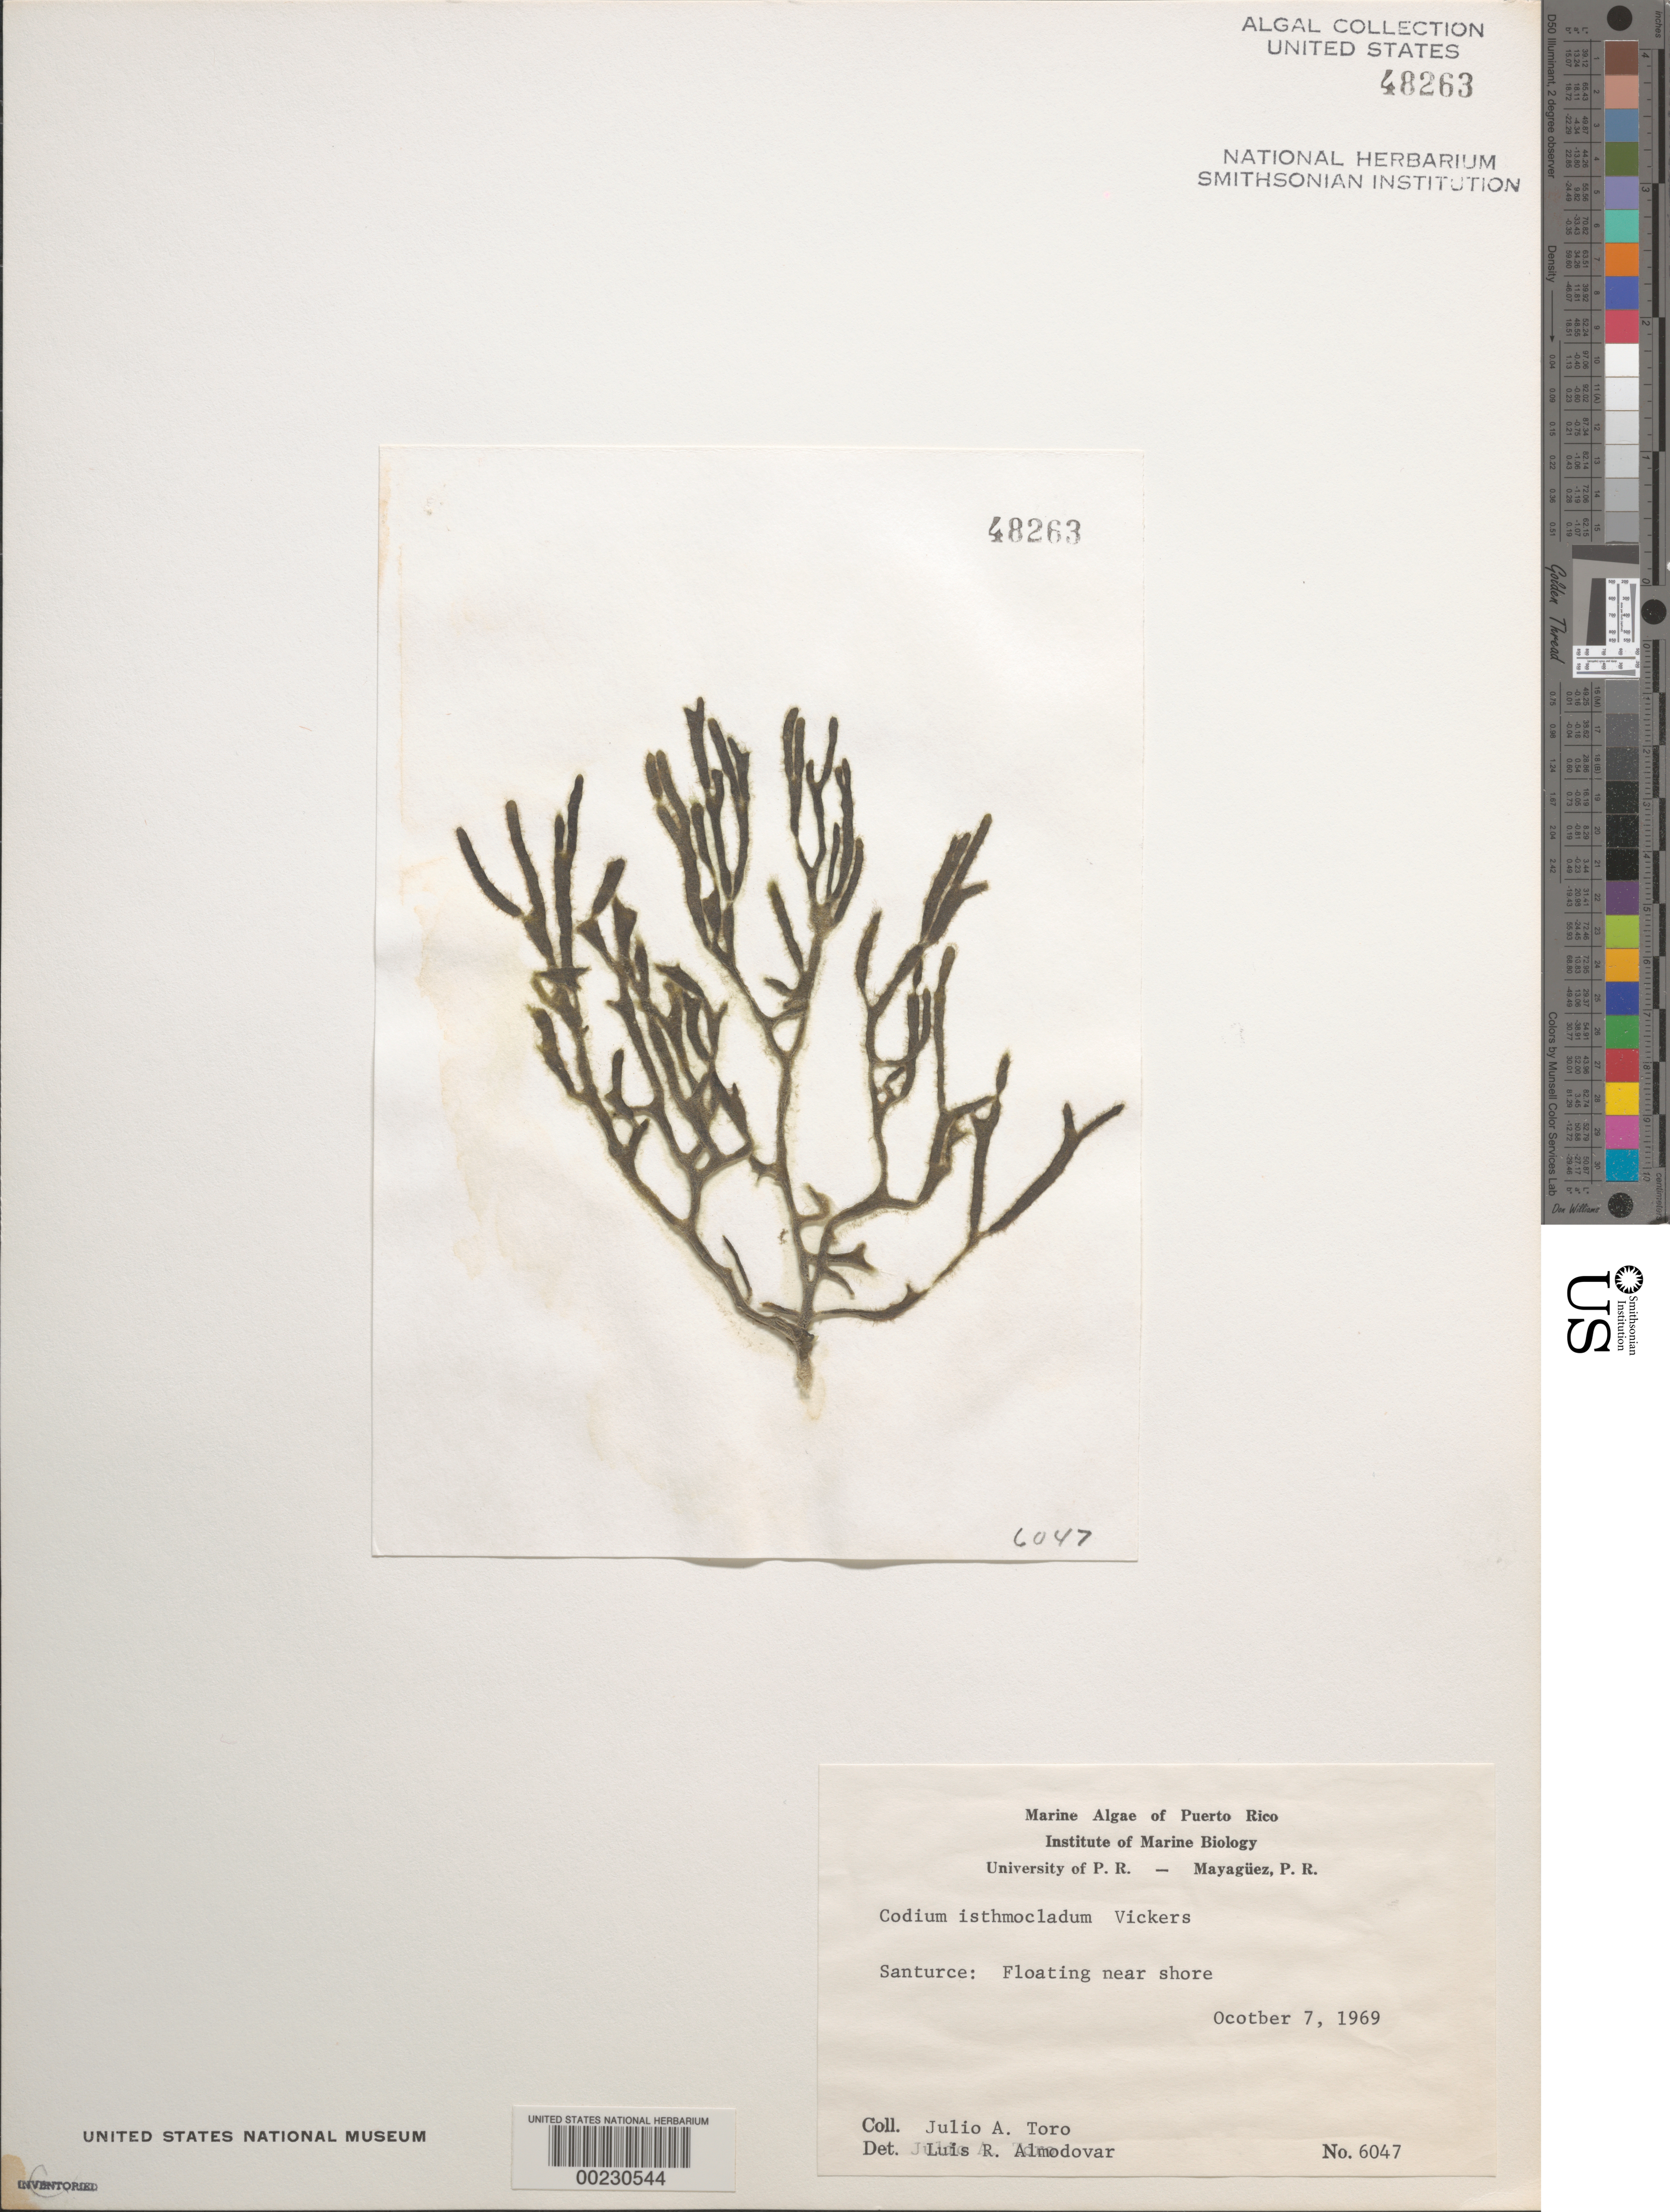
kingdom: Plantae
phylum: Chlorophyta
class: Ulvophyceae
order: Bryopsidales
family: Codiaceae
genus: Codium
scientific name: Codium isthmocladum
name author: Vickers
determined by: Almodovar, L. R.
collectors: J. Toro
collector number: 6047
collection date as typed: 07 Oct 1969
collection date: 1969-10-07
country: Puerto Rico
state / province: San Juan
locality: Santurce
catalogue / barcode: US 48263